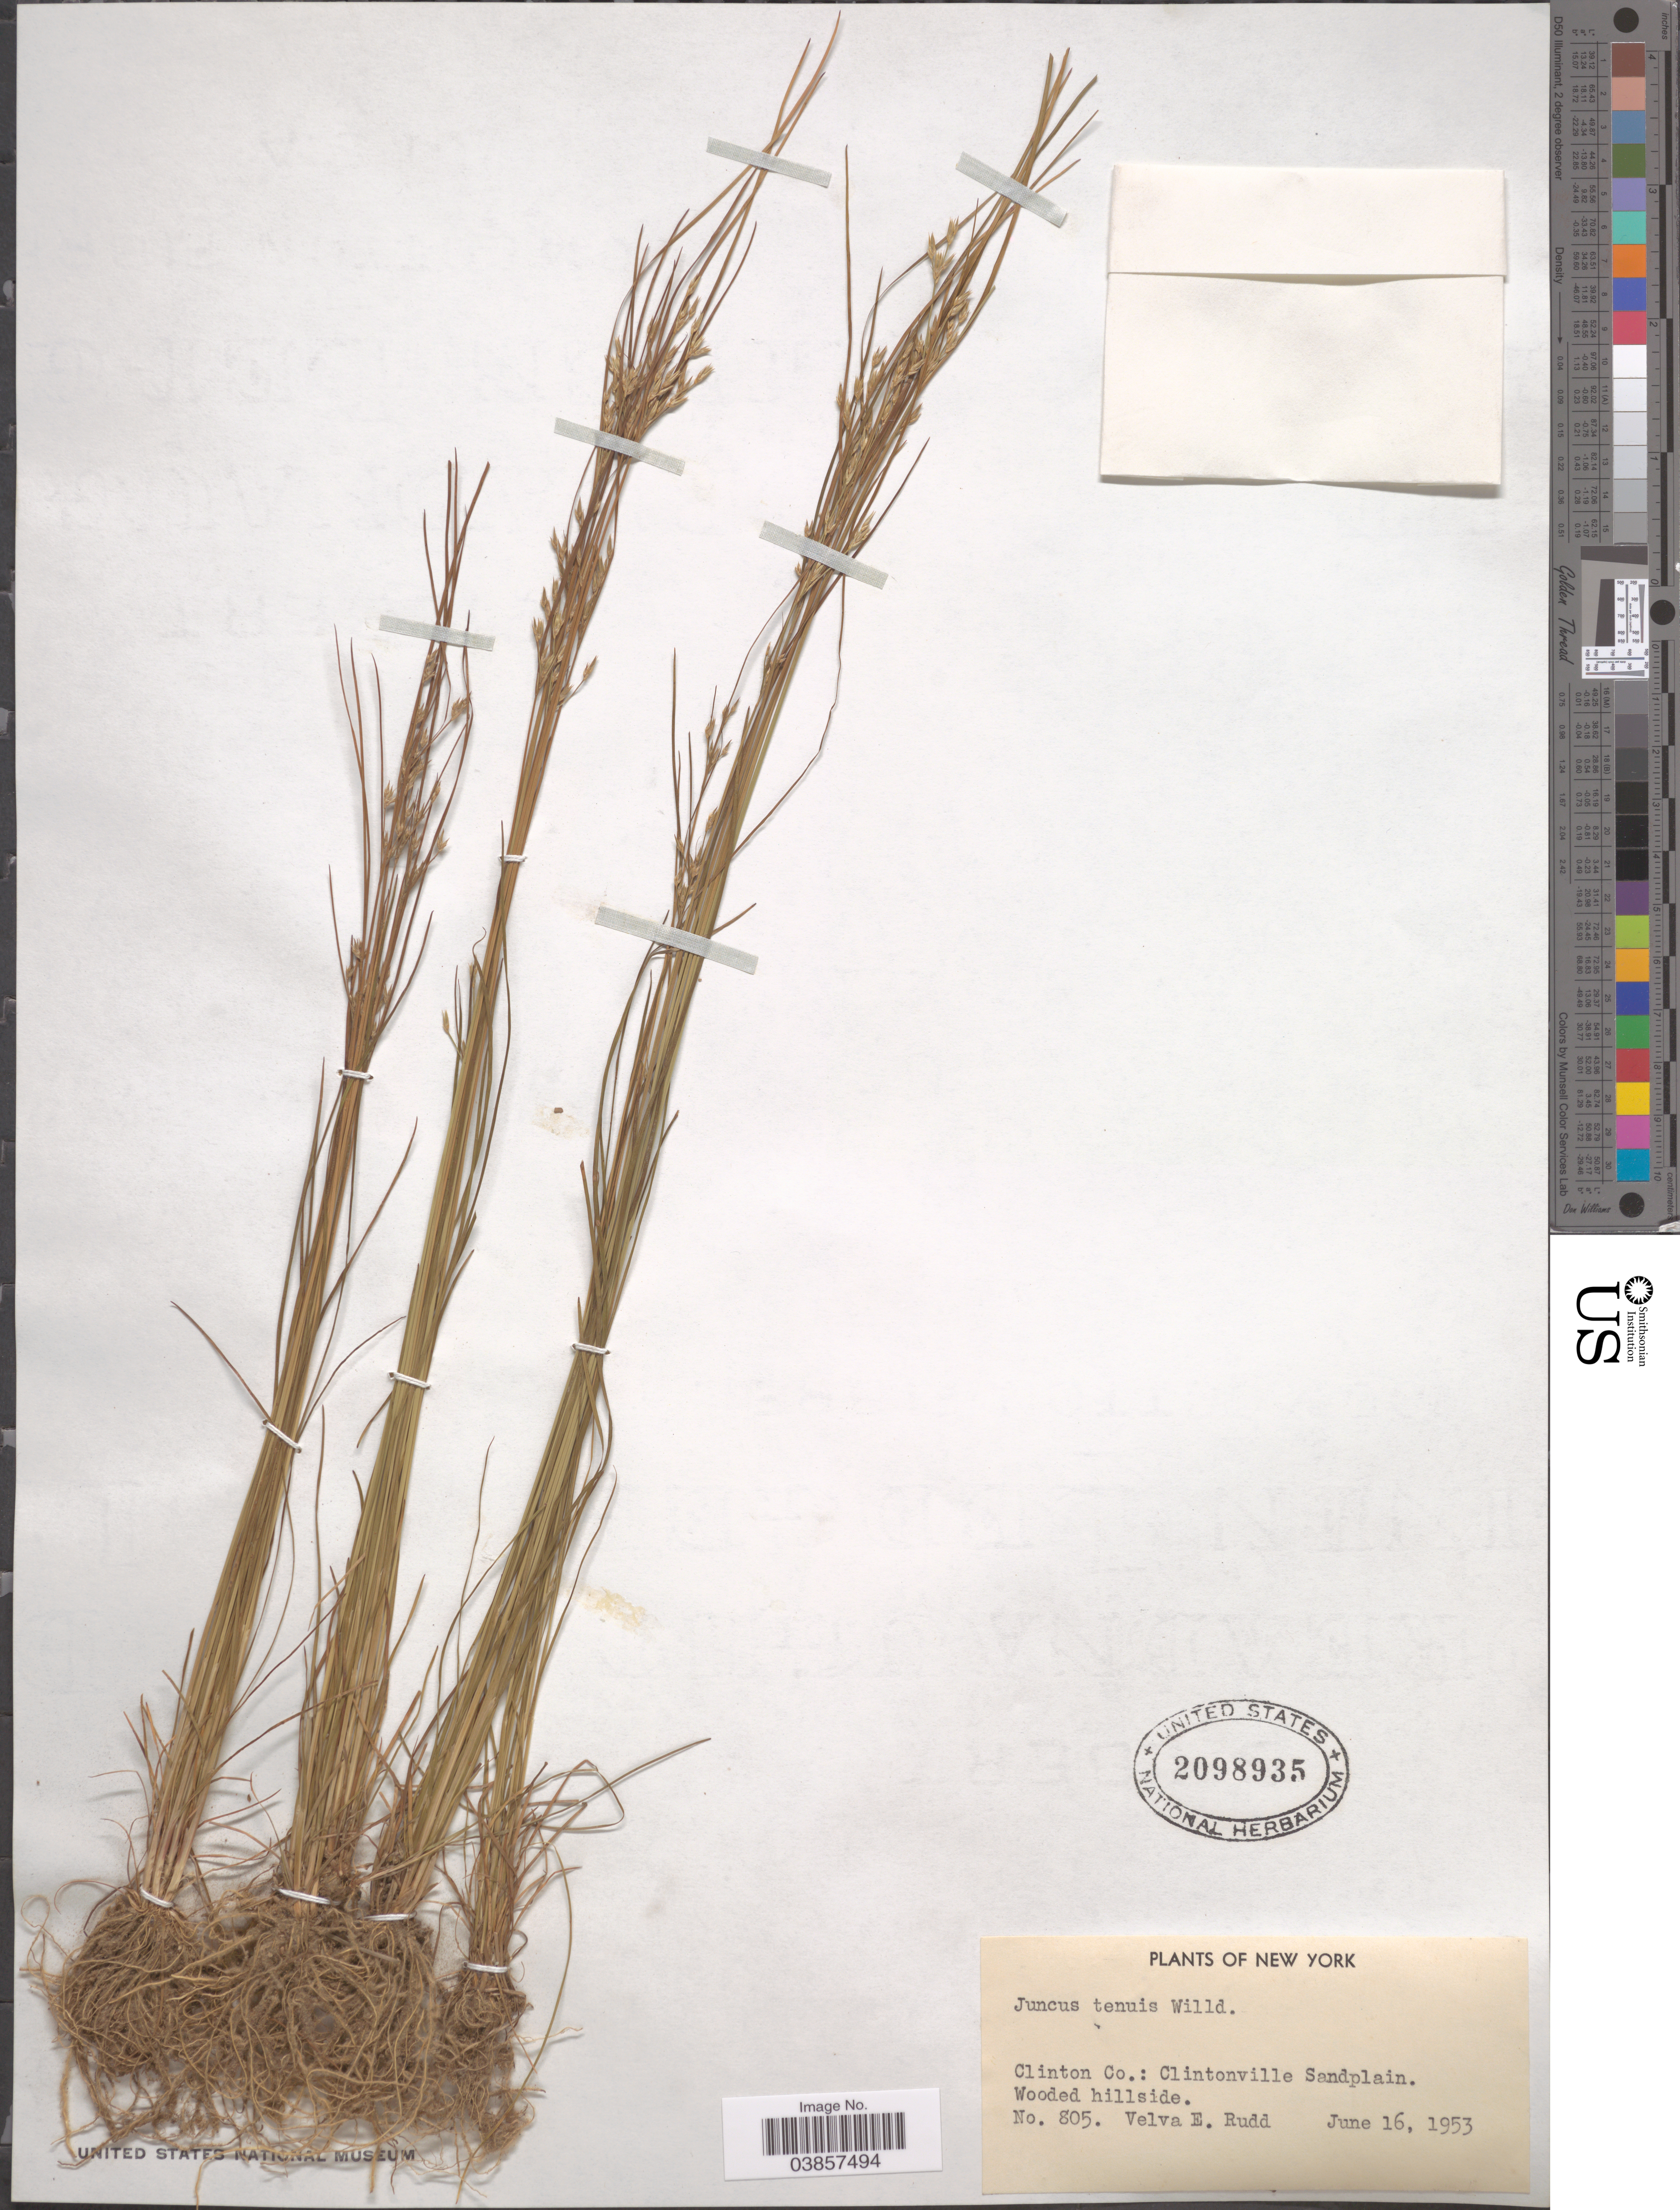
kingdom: Plantae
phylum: Tracheophyta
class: Liliopsida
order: Poales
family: Juncaceae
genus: Juncus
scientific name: Juncus tenuis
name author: Willd.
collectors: V. E. Rudd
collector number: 805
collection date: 1953-06-16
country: United States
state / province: New York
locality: Clinton Co.: Clintonville Sandplain.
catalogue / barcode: US 2098935